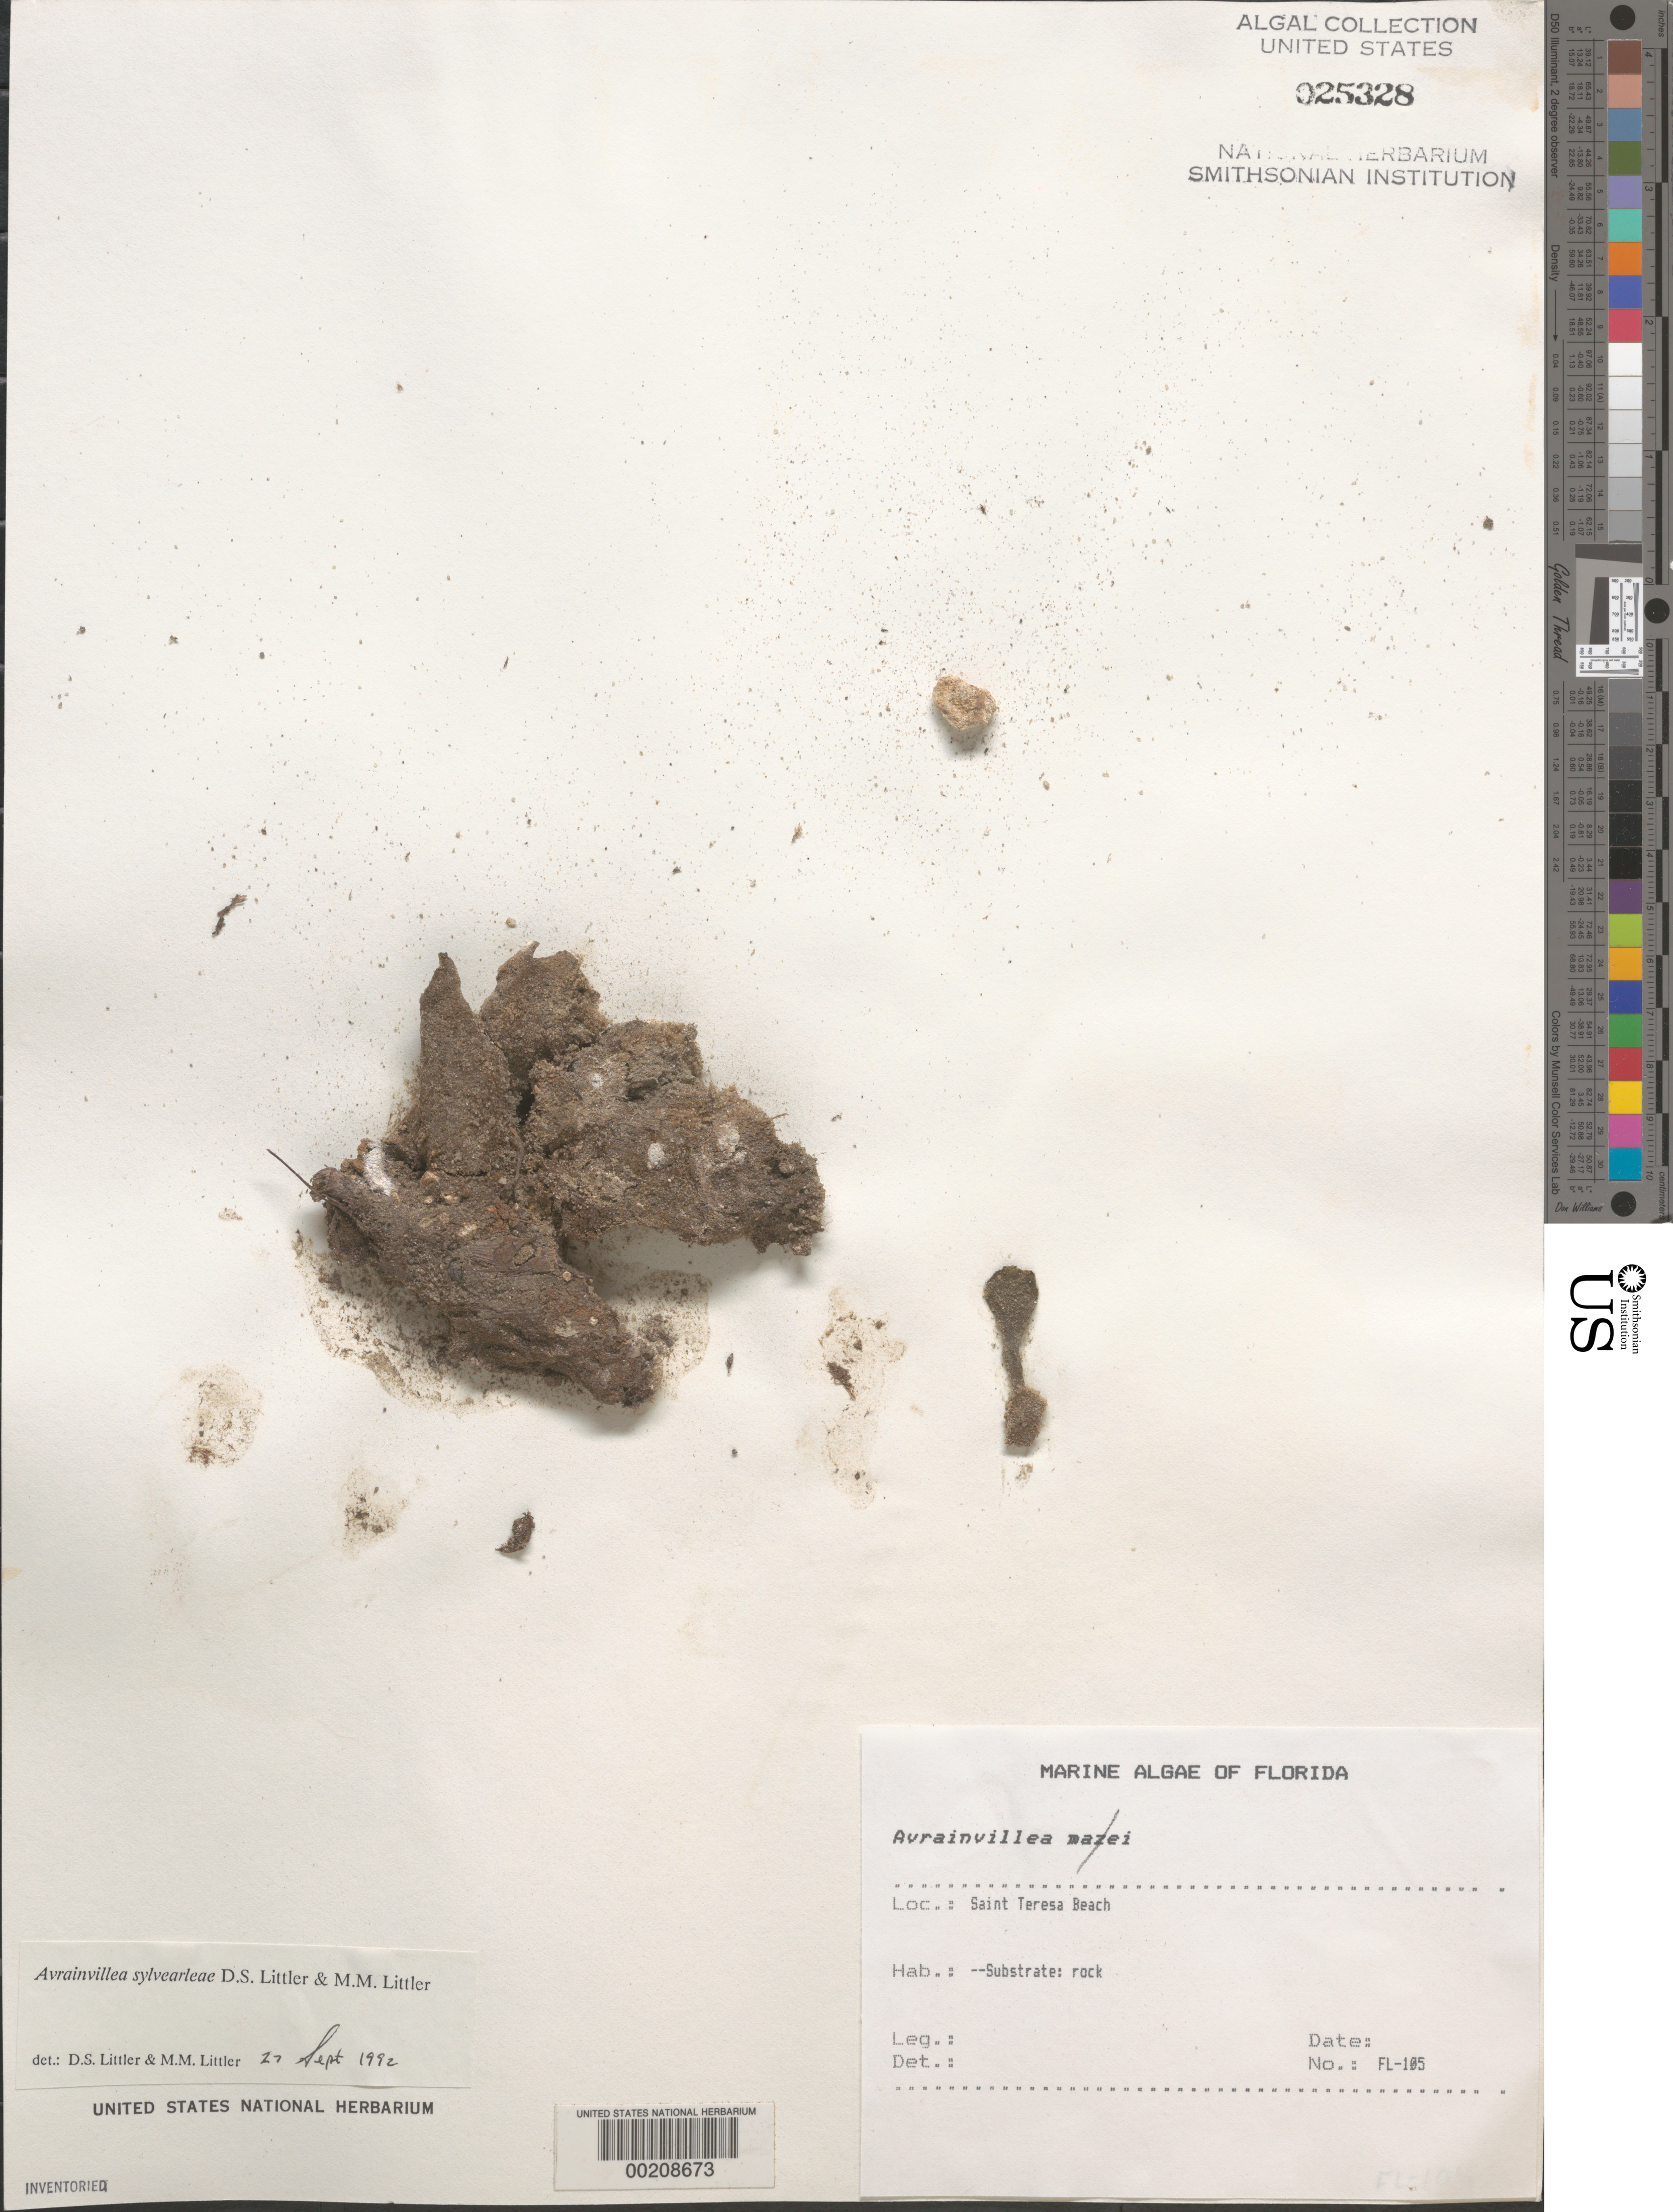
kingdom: Plantae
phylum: Chlorophyta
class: Ulvophyceae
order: Bryopsidales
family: Dichotomosiphonaceae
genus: Avrainvillea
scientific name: Avrainvillea sylvearleae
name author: D.S. Littler & Littler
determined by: Littler, D. S.; Littler, M. M.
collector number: FL-105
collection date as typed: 13 Dec 1978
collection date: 1978-12-13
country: United States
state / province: Florida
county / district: Franklin County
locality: Saint Teresa Beach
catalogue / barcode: US 25328